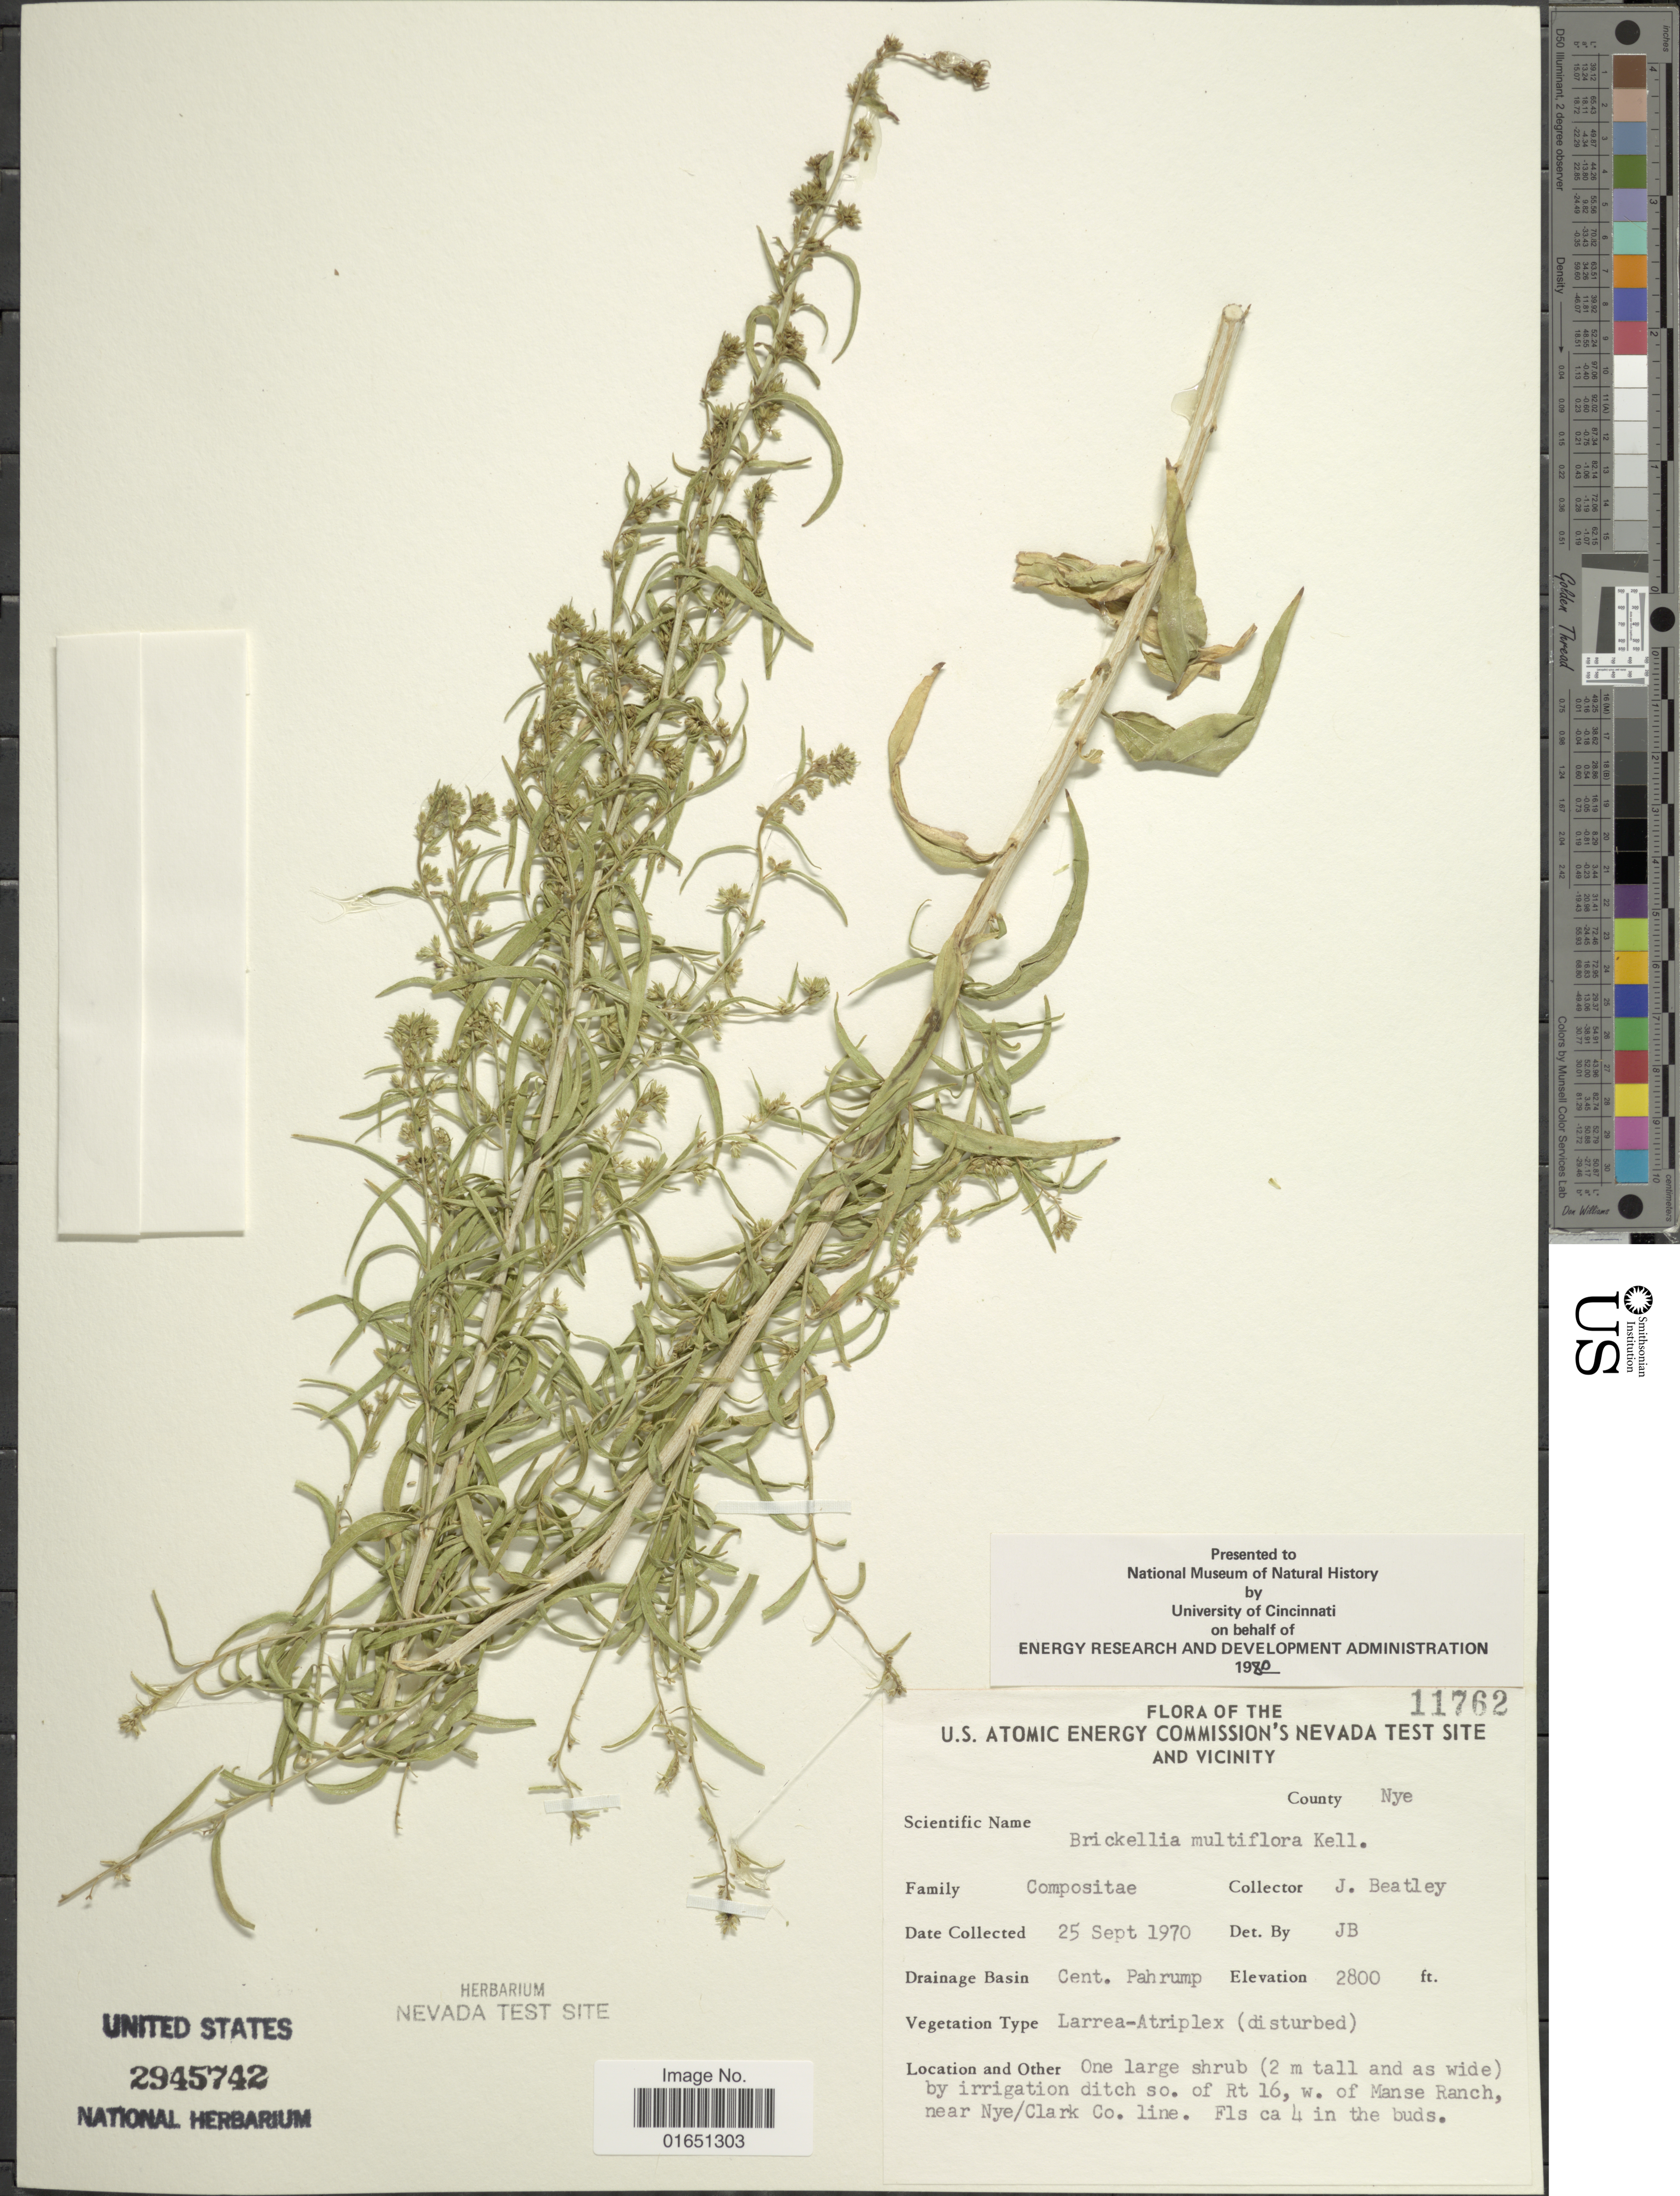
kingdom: Plantae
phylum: Tracheophyta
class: Magnoliopsida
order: Asterales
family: Asteraceae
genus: Brickellia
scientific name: Brickellia multiflora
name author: Kellogg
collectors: J. C. Beatley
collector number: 11762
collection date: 1970-09-25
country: United States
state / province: Nevada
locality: U. S. Atomic Energy Commission's Nevada Test Site and Vicinity County Nye, Drainage Basin: Cent. Pahrump. BY irrigation ditch so. of Rt 16, w. of Manse Ranch, near Nye/Clark Co. line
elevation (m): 853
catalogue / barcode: US 2945742